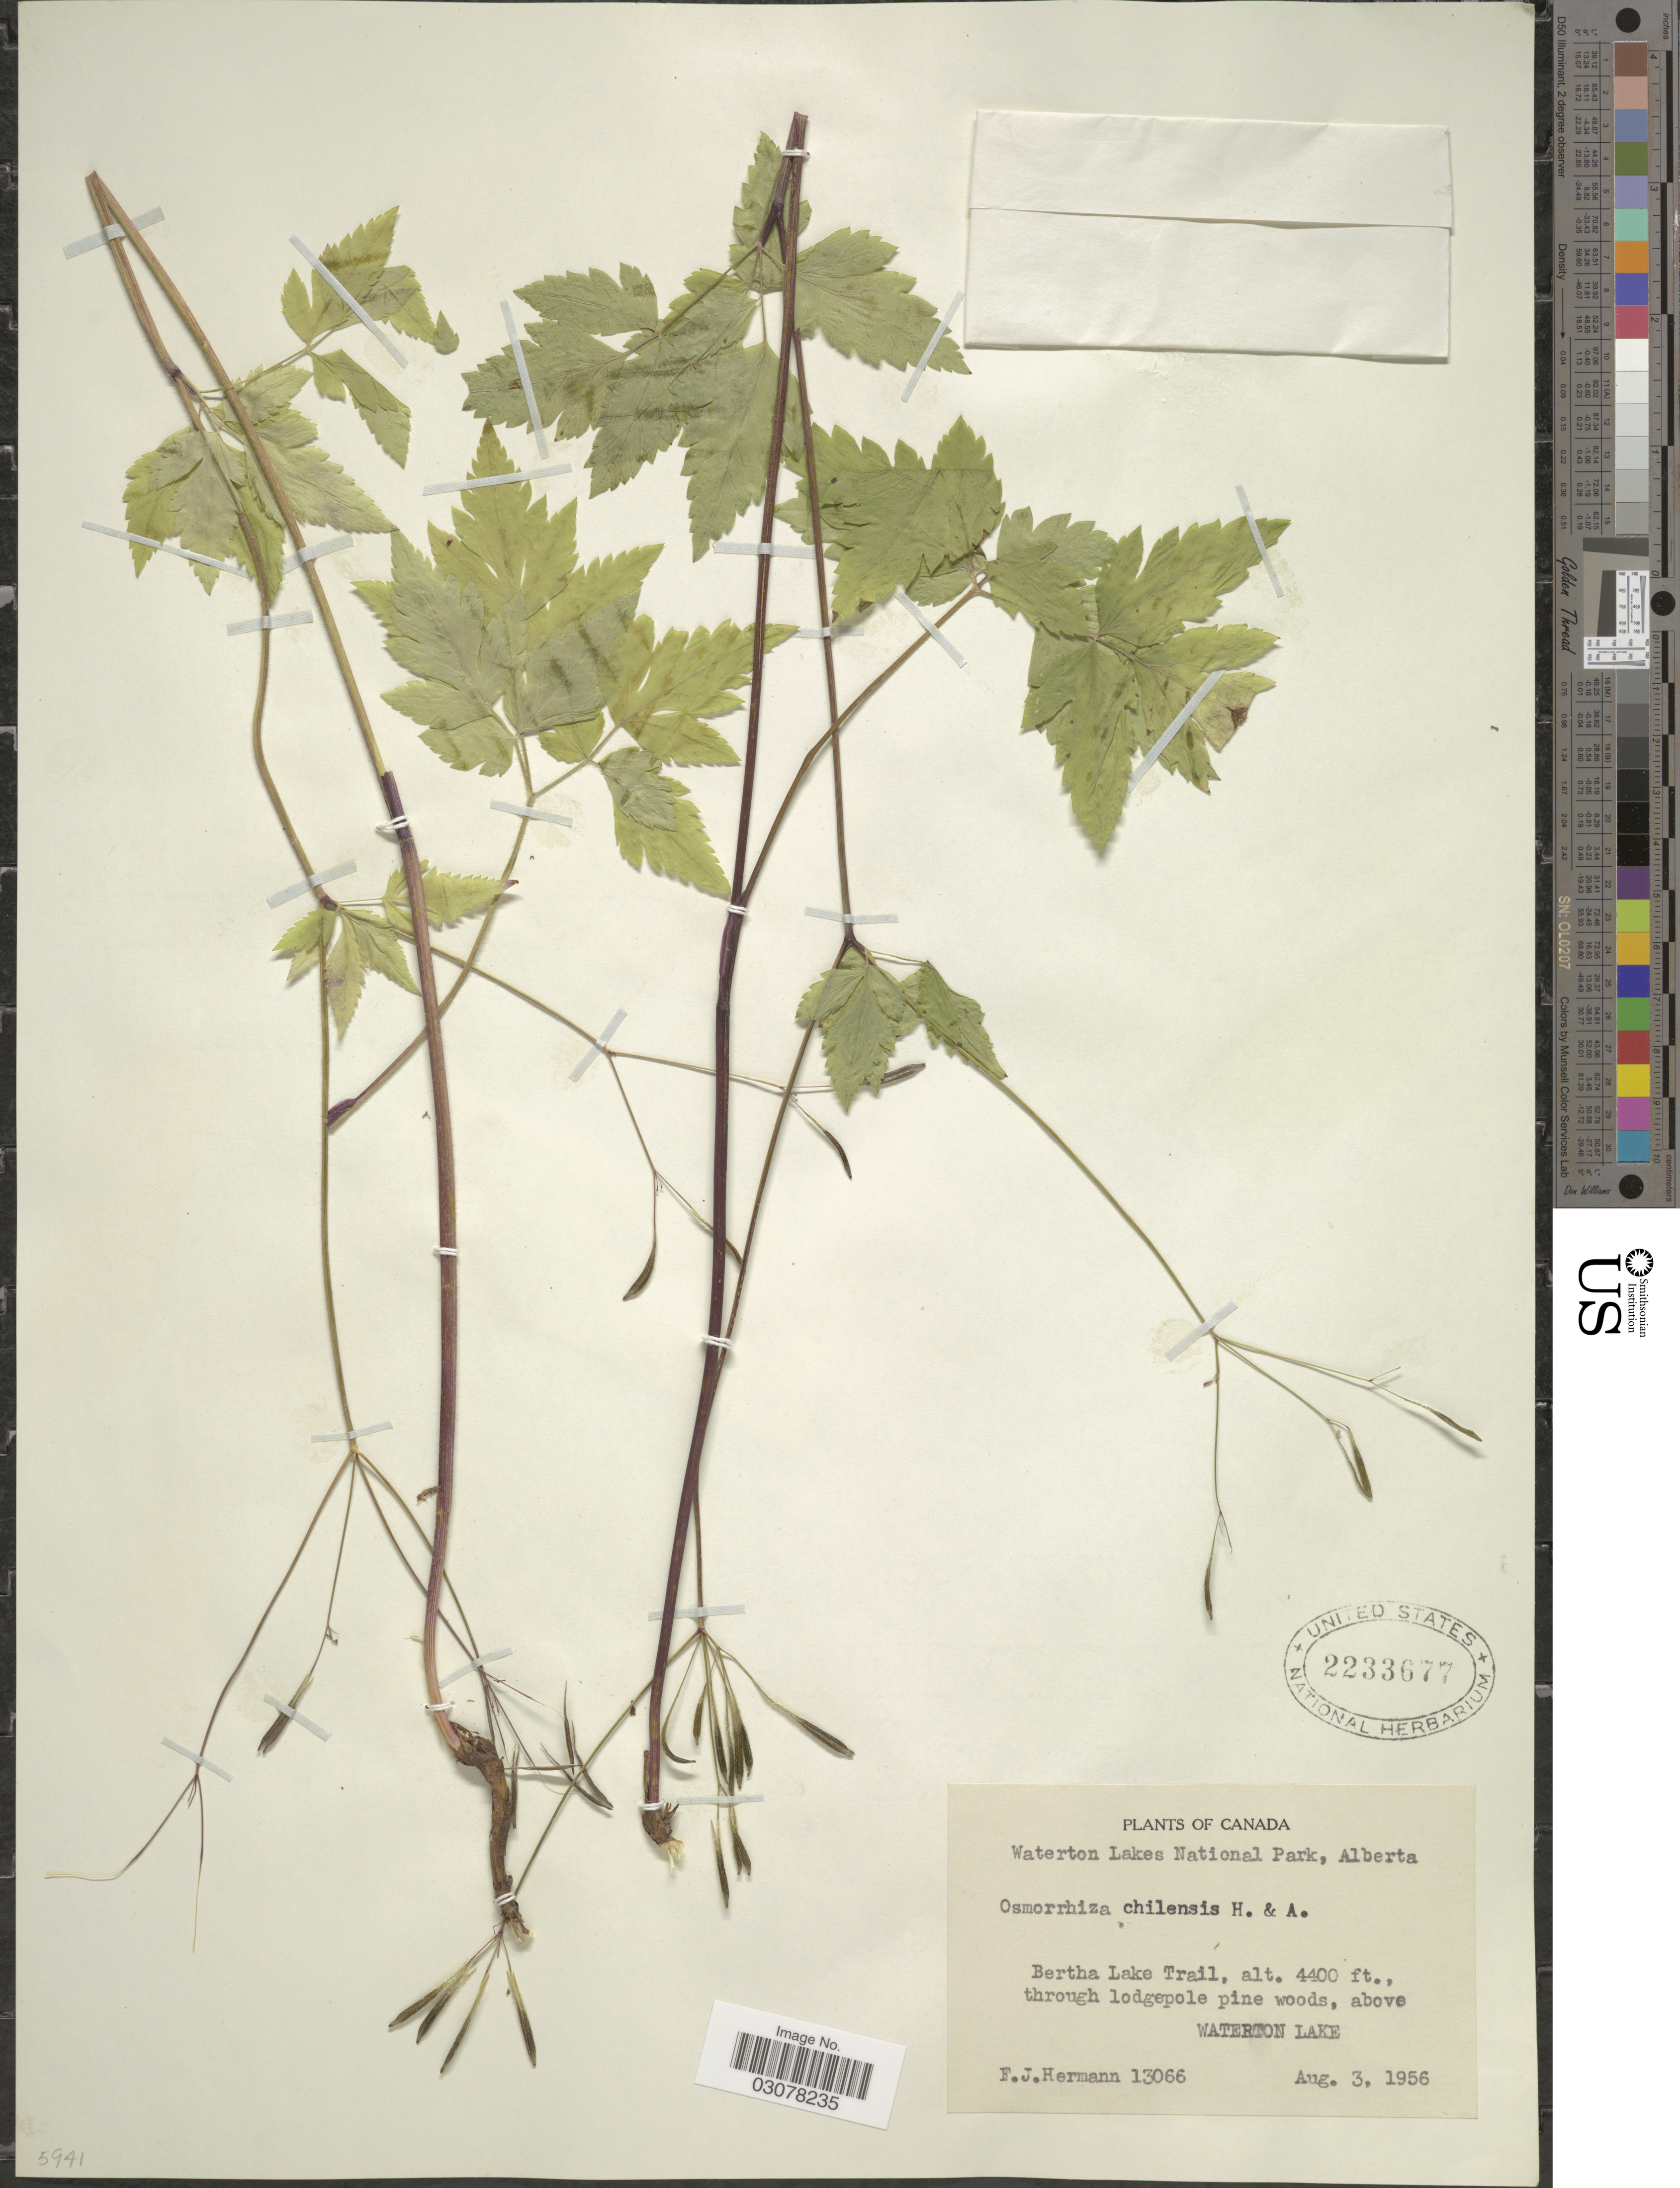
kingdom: Plantae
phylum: Tracheophyta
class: Magnoliopsida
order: Apiales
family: Apiaceae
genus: Osmorhiza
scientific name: Osmorhiza chilensis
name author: Hook. & Arn.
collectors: F. J. Hermann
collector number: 13066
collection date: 1956-08-03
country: Canada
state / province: Alberta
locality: Waterton Lakes National Park. Bertha Lake Trail, through lodgepole pine woods, above Waterton Lake.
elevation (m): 1341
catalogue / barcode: US 2233677